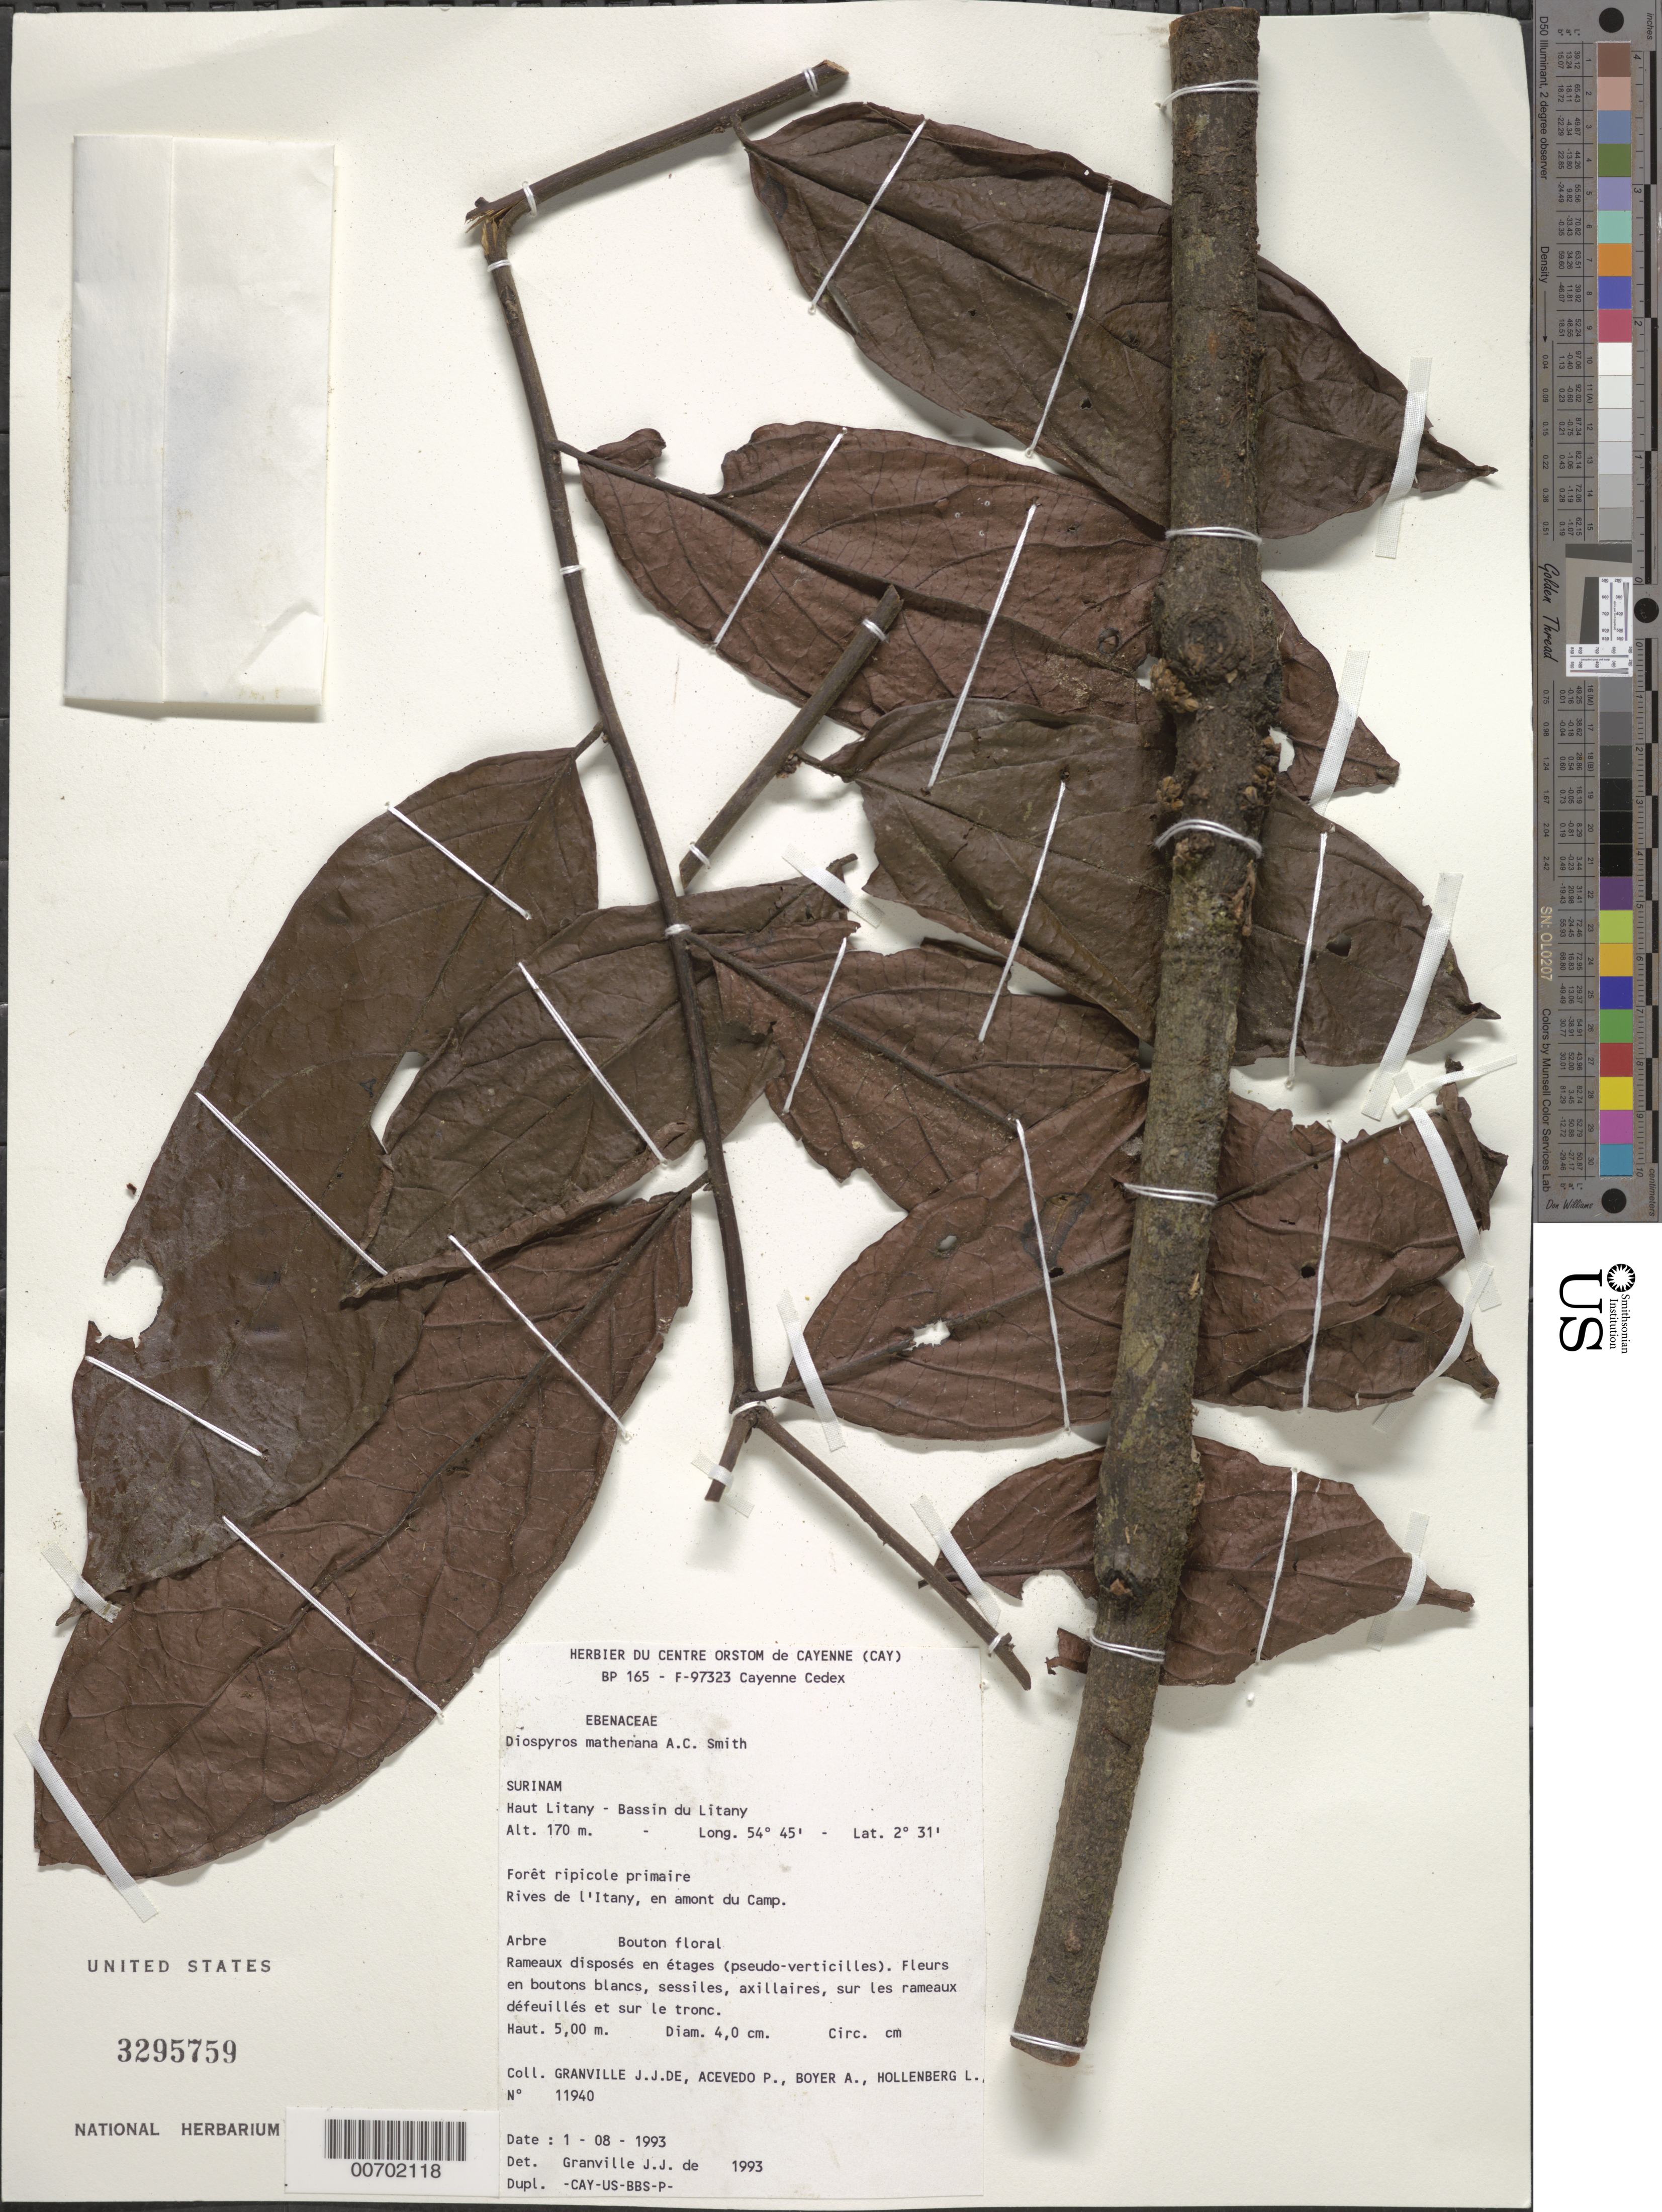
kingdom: Plantae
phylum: Tracheophyta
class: Magnoliopsida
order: Ericales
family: Ebenaceae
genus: Diospyros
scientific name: Diospyros matheriana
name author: A.C. Sm.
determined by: Granville, J. J. de, (CAY), Institut de Recherche pour le Developpement (IRD) (FRENCH GUIANA)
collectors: J.-J. de Granville, P. Acevedo-Rodr., A. Boyer & L. Hollenberg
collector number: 11940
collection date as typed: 1-Aug-93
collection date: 1993-08-01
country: Suriname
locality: Haut Litany, Bassin du Litany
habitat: Primary riparian forest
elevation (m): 170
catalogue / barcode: US 3295759